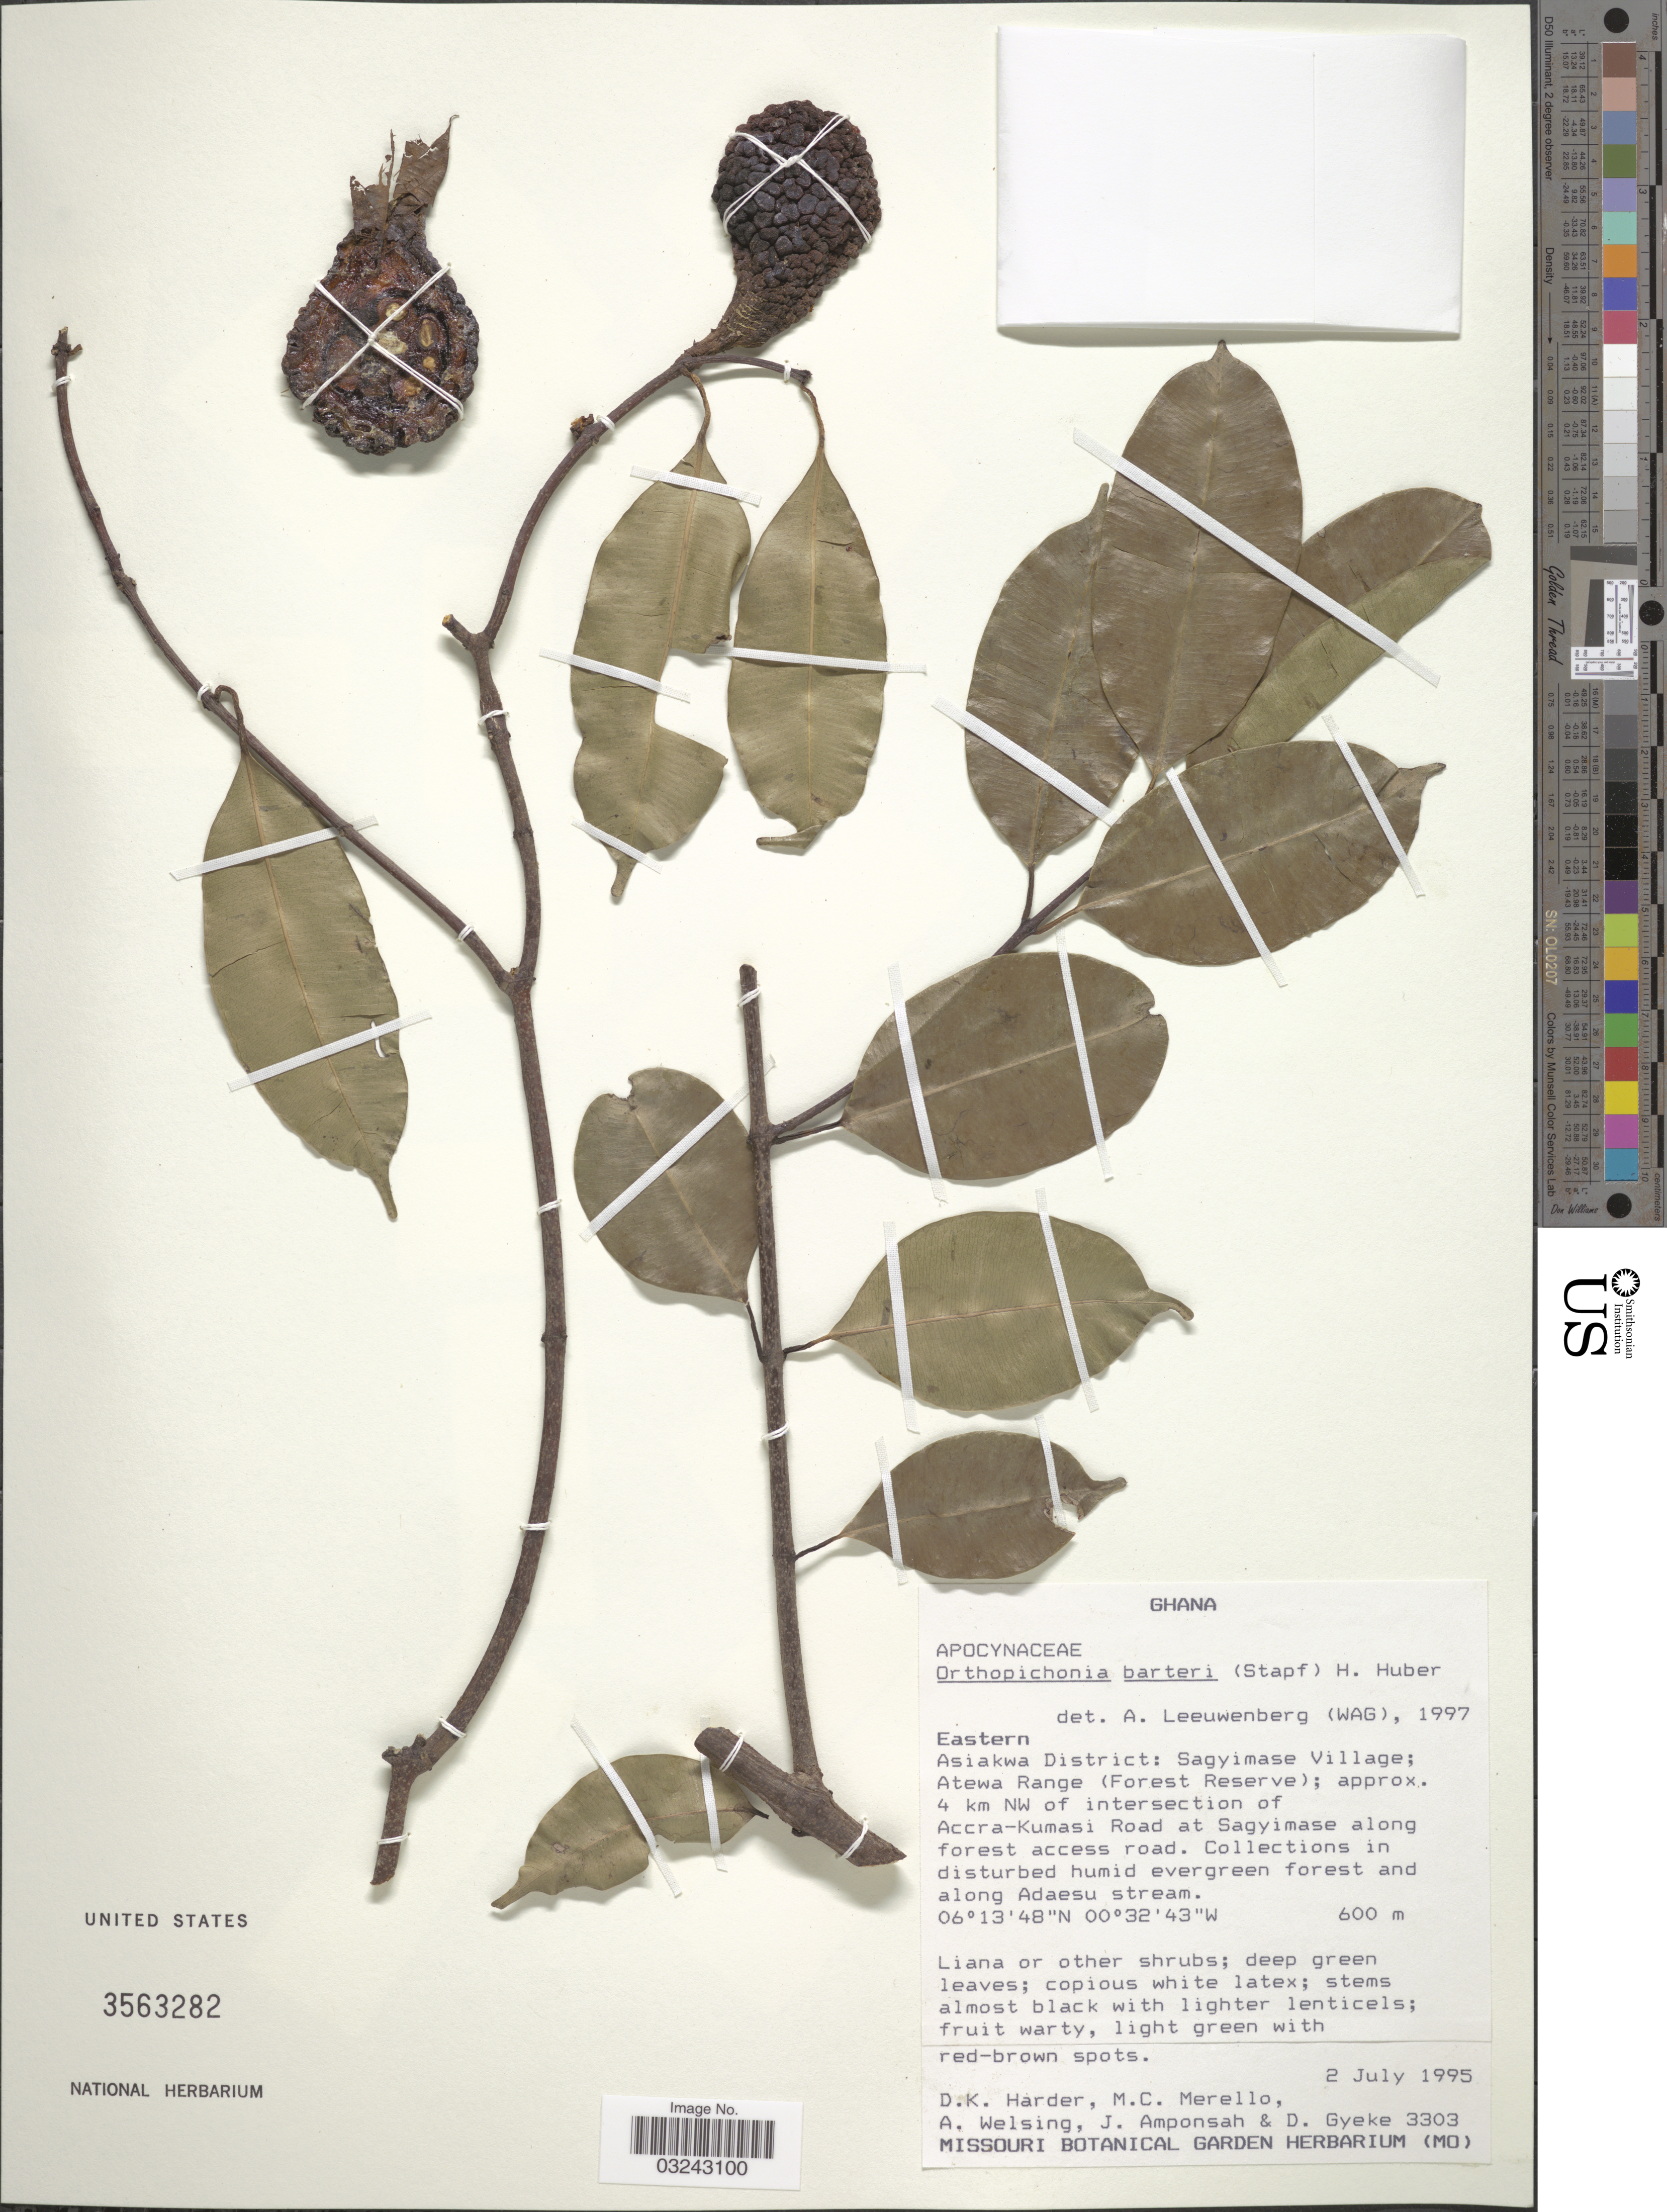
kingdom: Plantae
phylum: Tracheophyta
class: Magnoliopsida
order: Gentianales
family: Apocynaceae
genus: Orthopichonia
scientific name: Orthopichonia barteri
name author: (Stapf) H. Huber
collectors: D. Harder, M. Merello, A. Welsing, J. Amponsah & D. Gyeke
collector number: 3303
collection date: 1995-07-02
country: Ghana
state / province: Eastern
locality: Asiakwa District: Sagyimase Village; Atewa Range (Forest Reserve); approx. 4 km NW of intersection of Accra-Kumasi Road at Sagyimase along forest access road. in disturbed humid evergreen forest and along Adaesu stream.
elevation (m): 600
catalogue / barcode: US 3563282